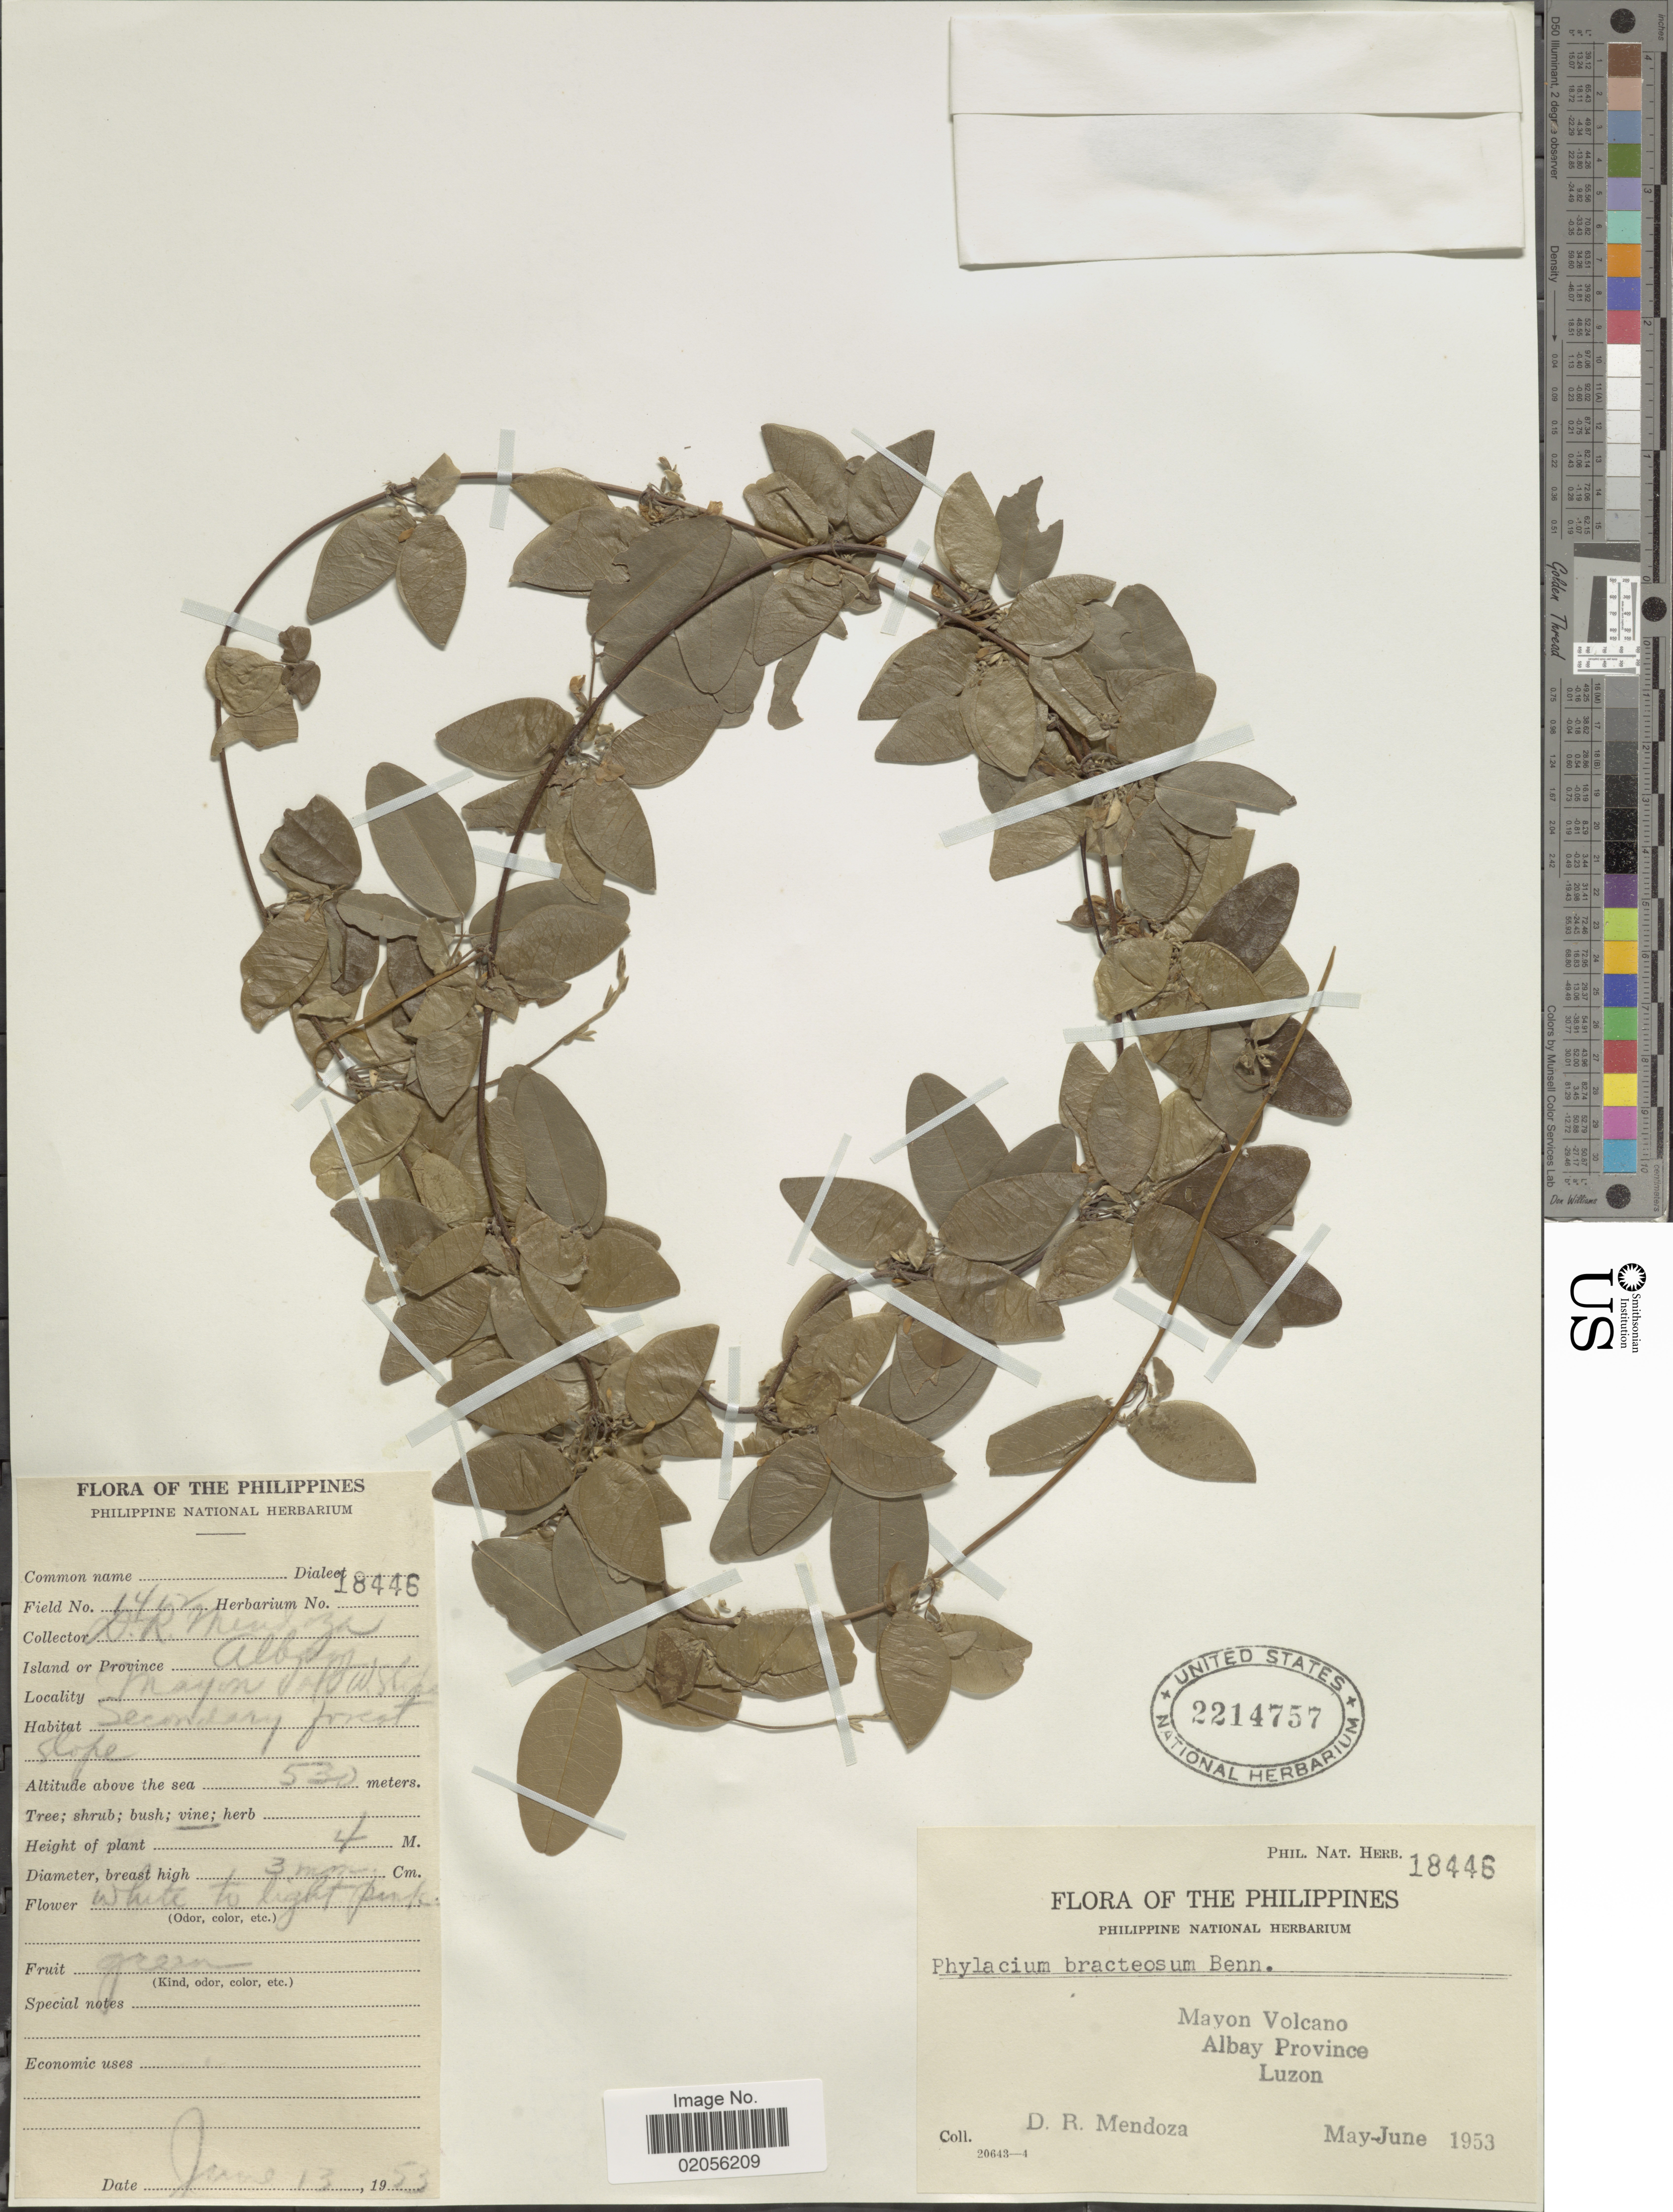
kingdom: Plantae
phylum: Tracheophyta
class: Magnoliopsida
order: Fabales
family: Fabaceae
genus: Phylacium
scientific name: Phylacium bracteosum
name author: Benn.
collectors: D. Mendoza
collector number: Phil. Nat. Herb. 18446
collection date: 1953-06-13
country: Philippines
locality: Mayon Volcano. Albay Province. Luzon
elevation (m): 530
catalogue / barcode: US 2214757